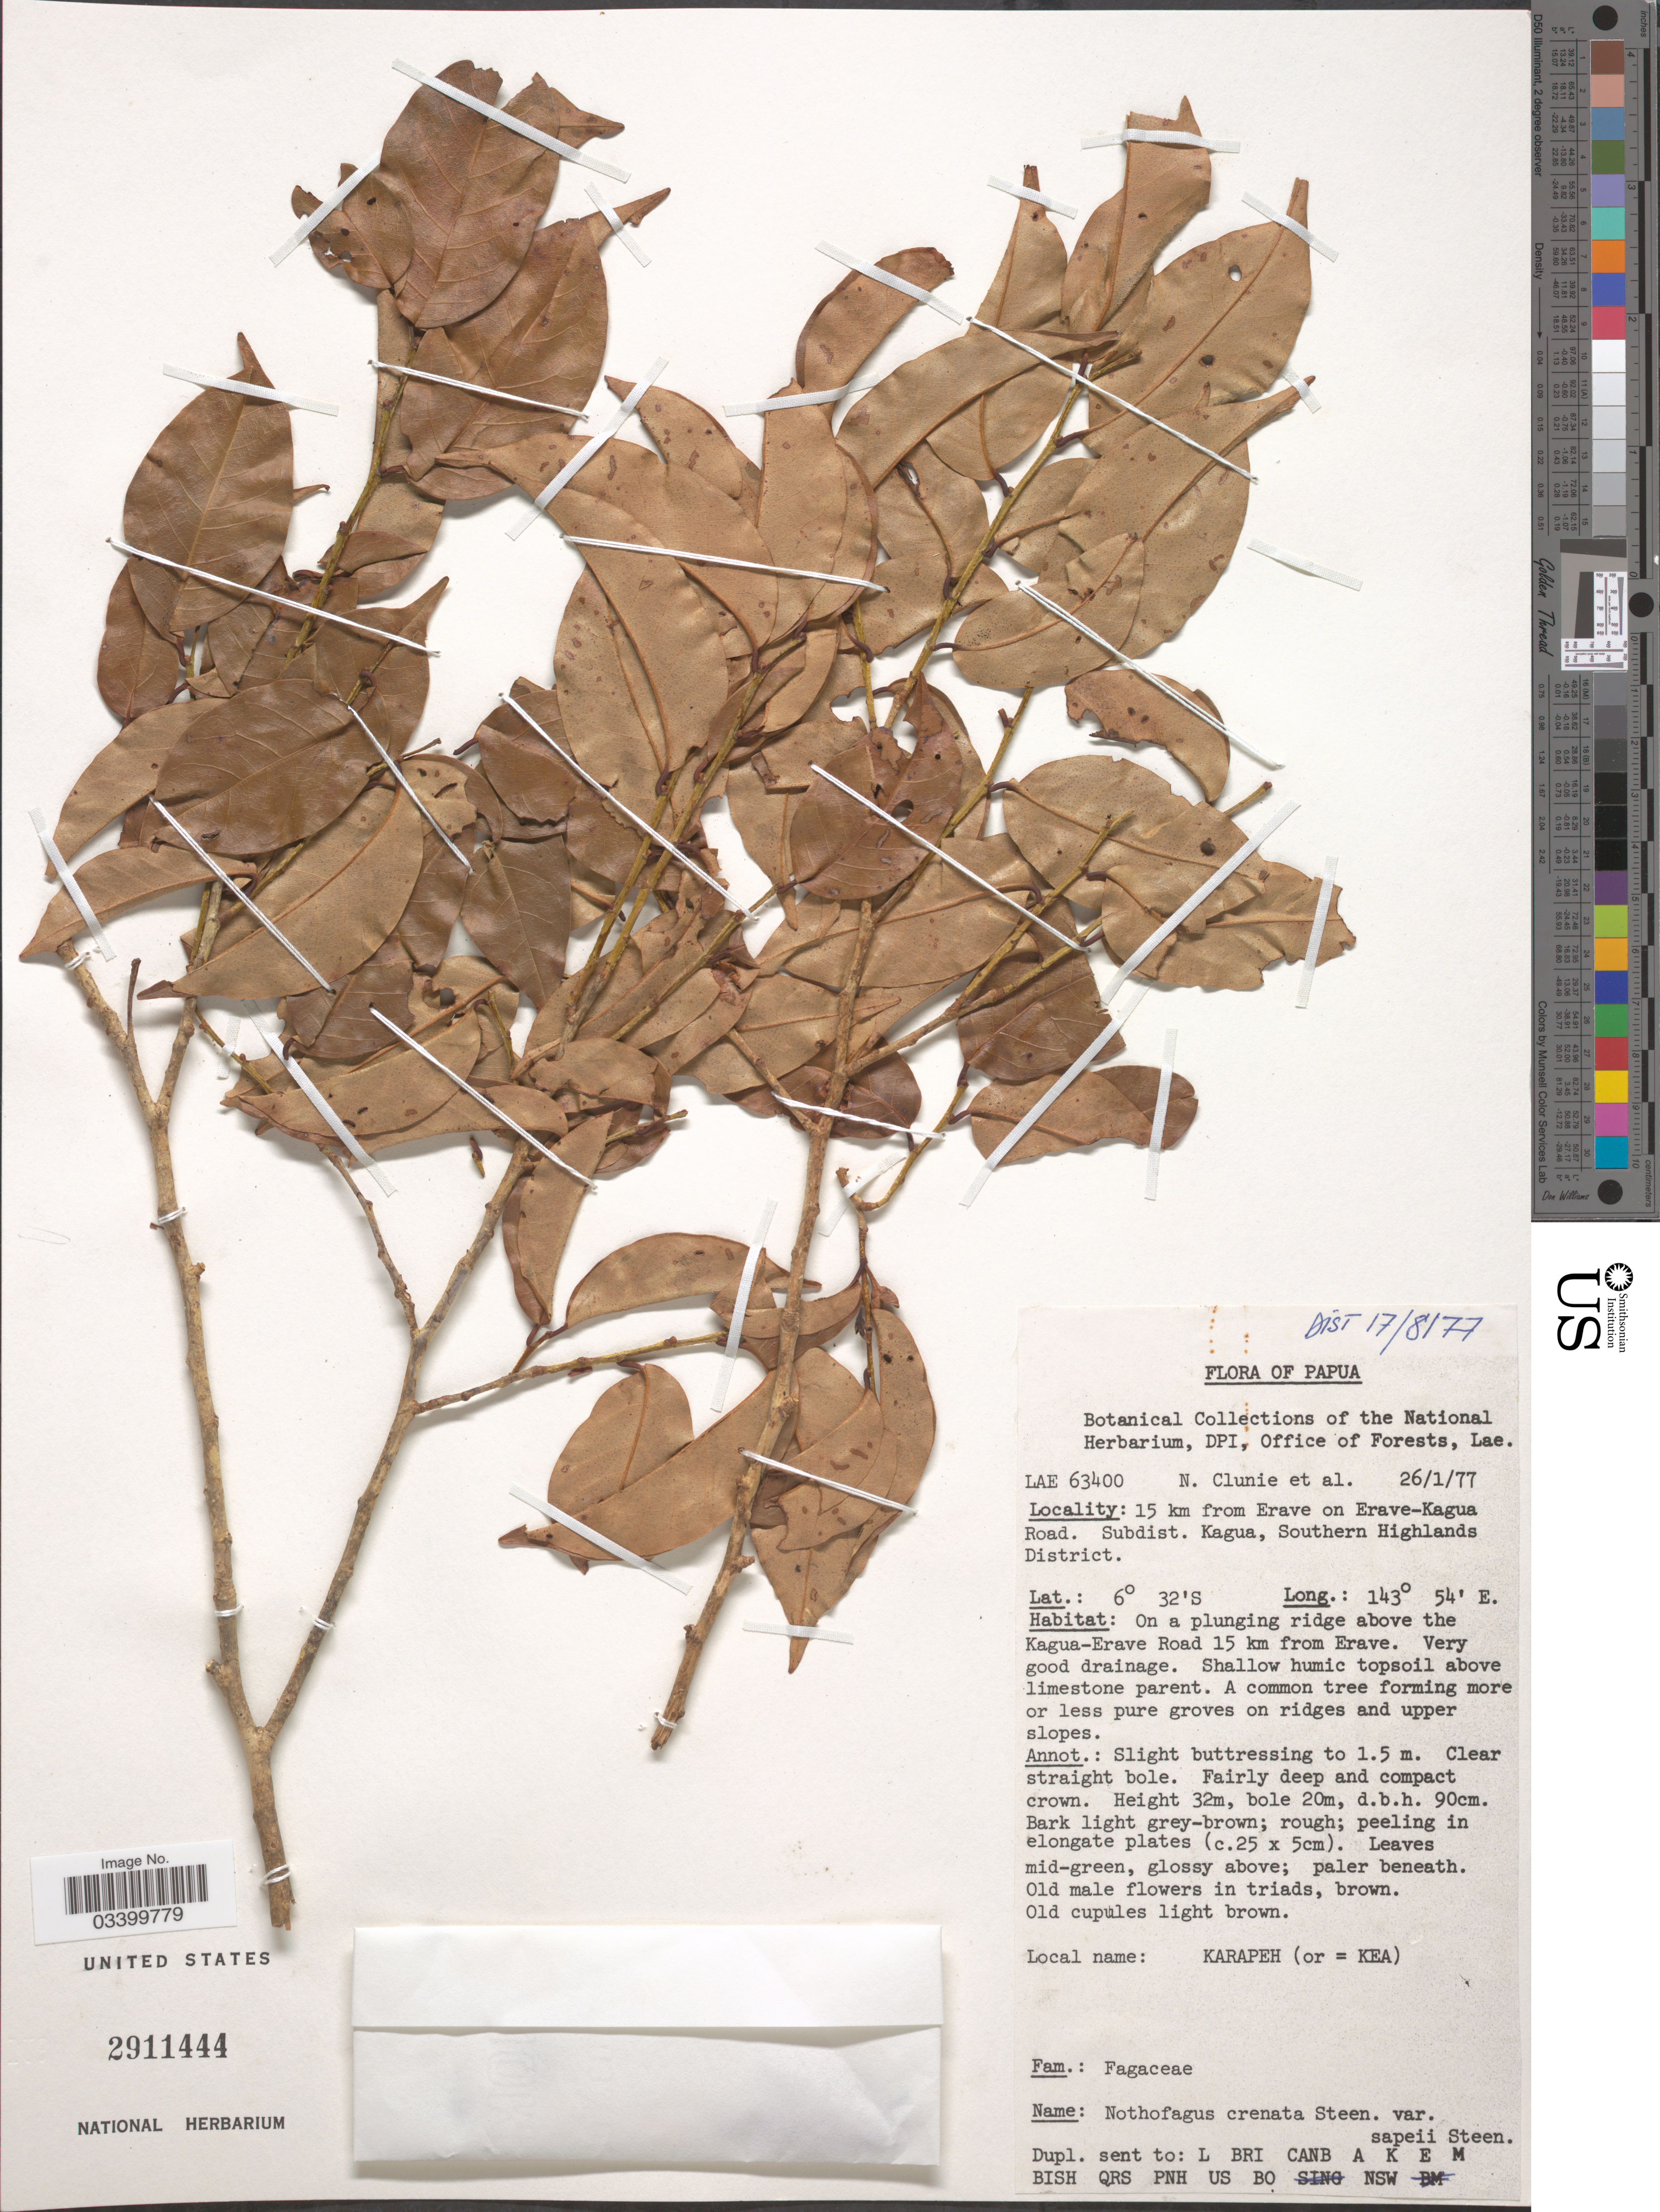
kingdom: Plantae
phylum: Tracheophyta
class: Magnoliopsida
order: Fagales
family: Nothofagaceae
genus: Nothofagus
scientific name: Nothofagus crenata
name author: Steenis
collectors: N.M.U. Clunie & et al.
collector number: LAE 63400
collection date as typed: Transcribed d/m/y: 26/1/77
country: Papua New Guinea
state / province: Southern Highlands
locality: Papua. 15 km from Erave on Erave-Kagua Road. Subdist. Kagua, Southern Highlands District. On a plunging ridge above the Kangua-Erave Road 15 km from Erave.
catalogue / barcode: US 2911444